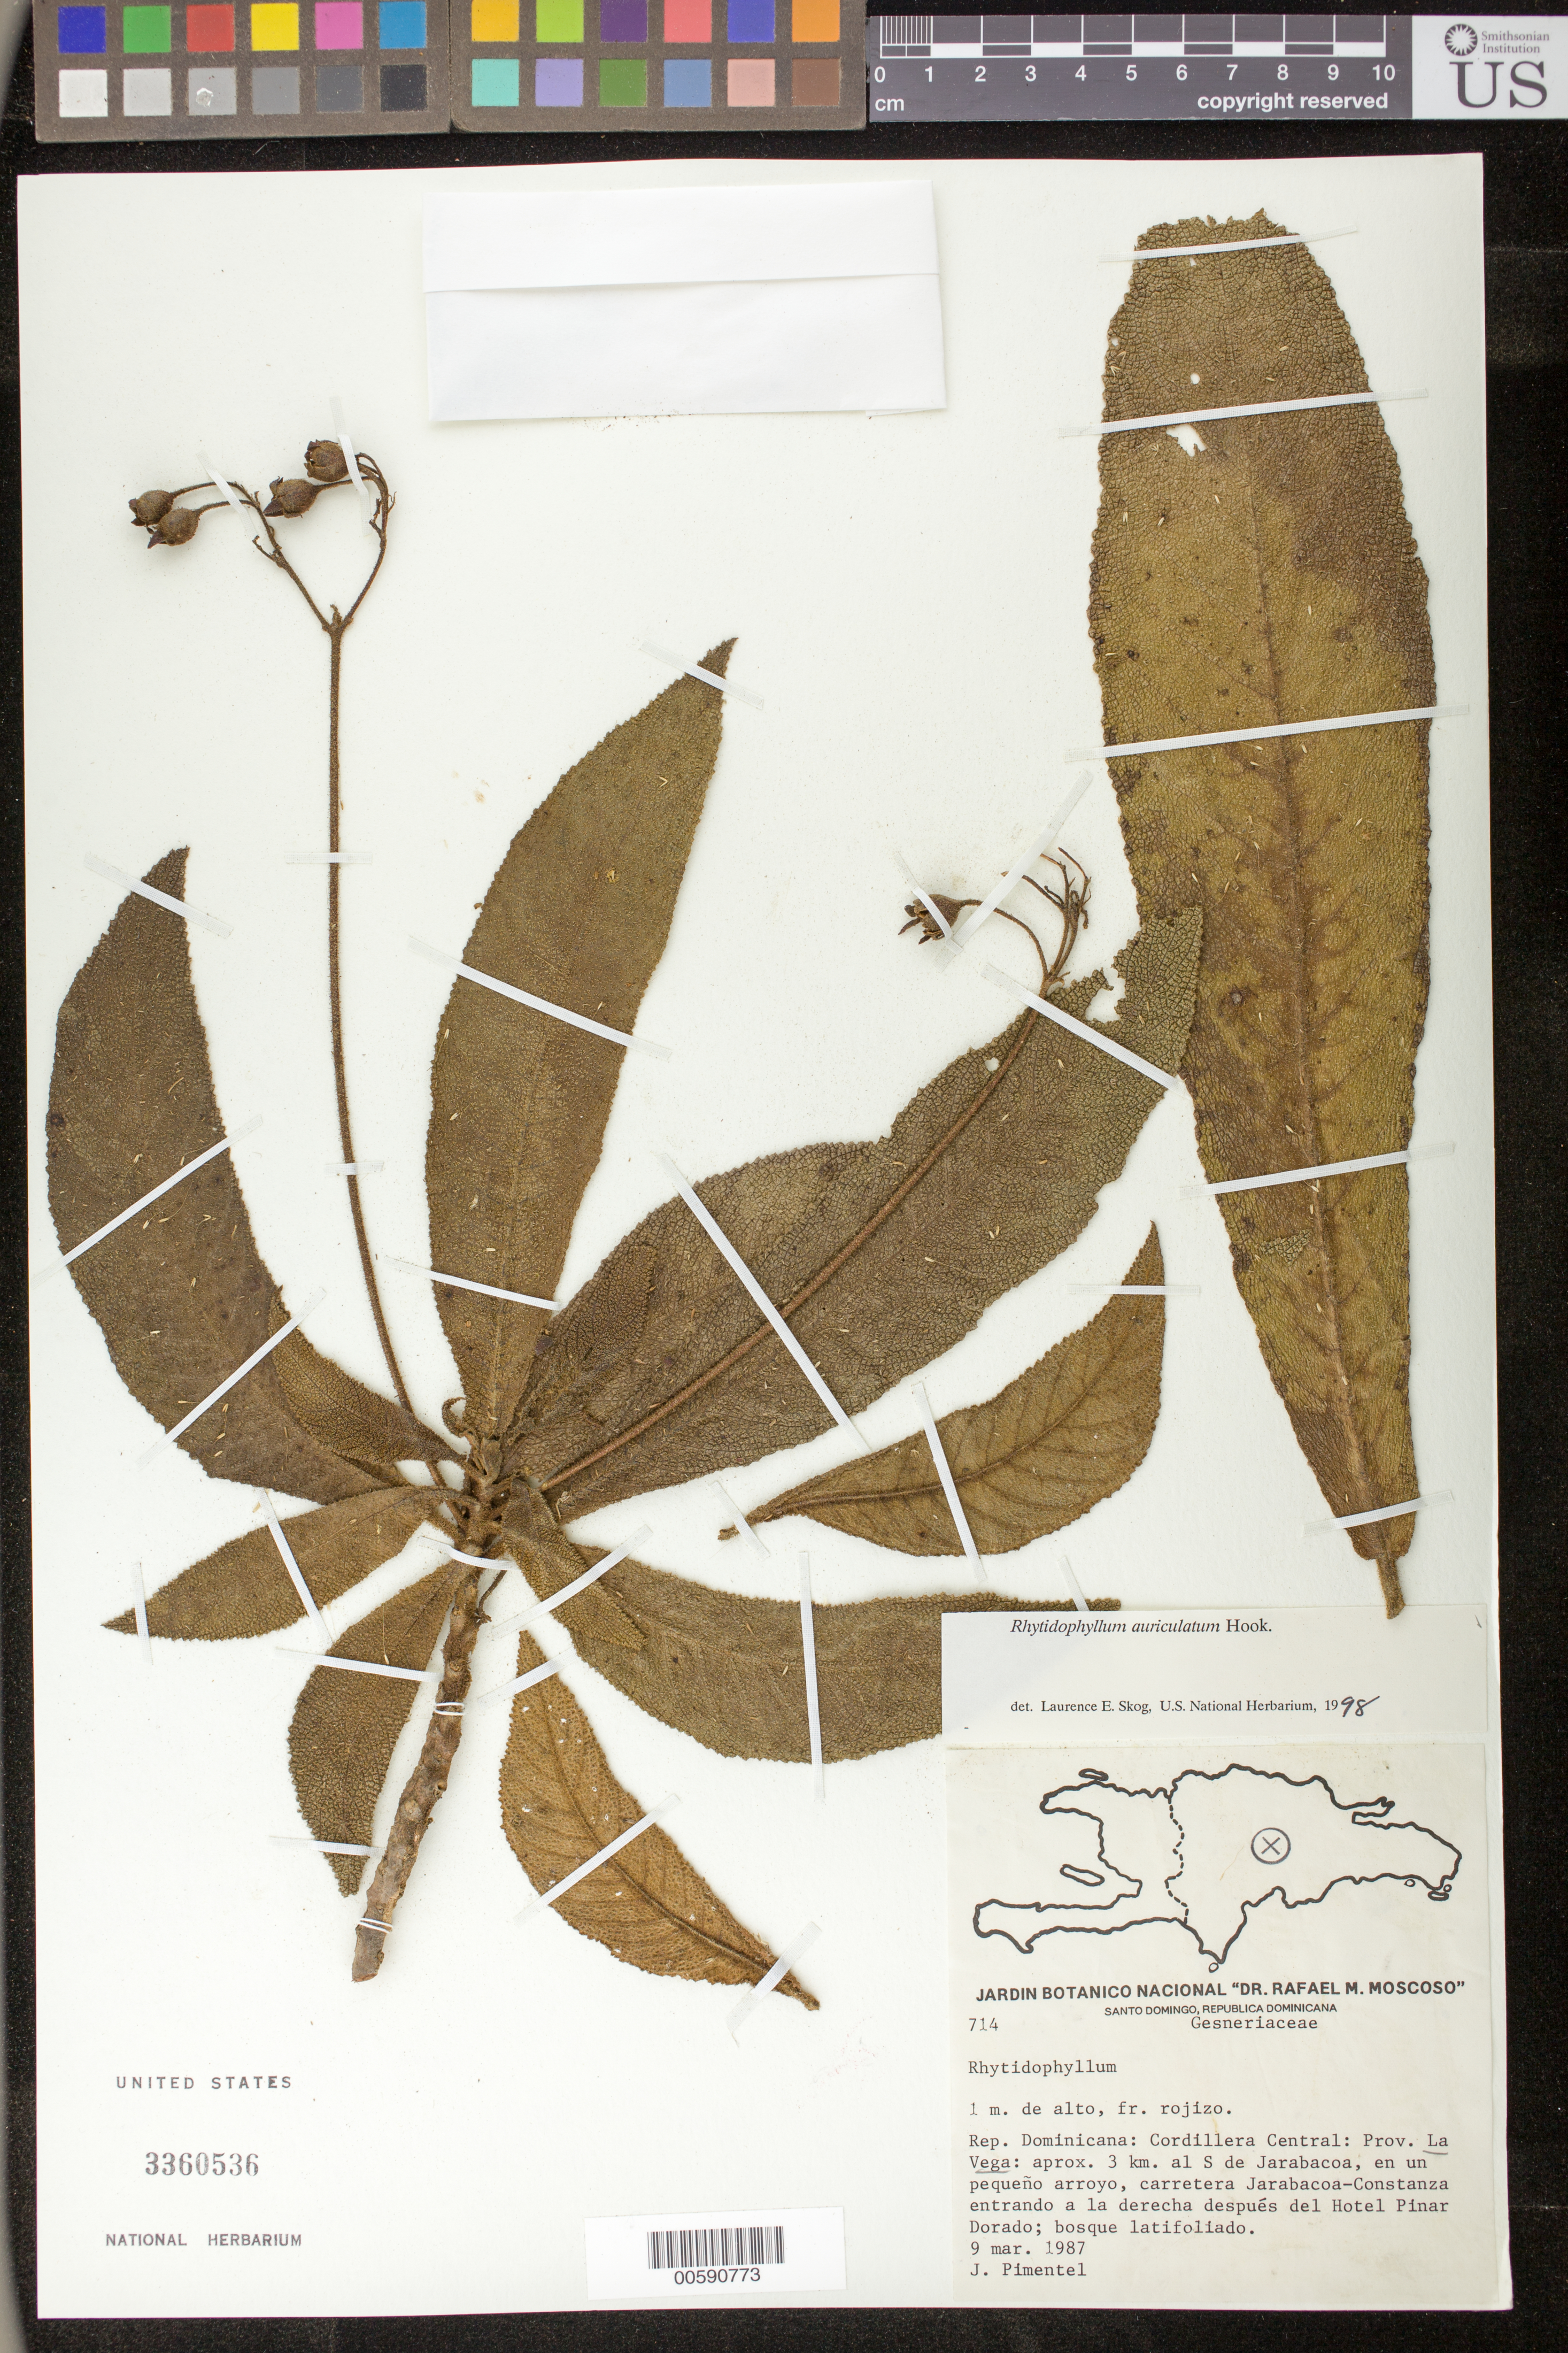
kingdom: Plantae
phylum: Tracheophyta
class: Magnoliopsida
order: Lamiales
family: Gesneriaceae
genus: Rhytidophyllum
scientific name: Rhytidophyllum auriculatum var. angustatum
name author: Urb.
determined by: Skog, Laurence E.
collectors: J. Pimentel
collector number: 714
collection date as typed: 09 Mar 1987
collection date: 1987-03-09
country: Dominican Republic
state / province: La Vega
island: Hispaniola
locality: Cordillera Central: aprox. 3 km al S de Jarabacoa, en un pequeño arroyo, carretera Jarabacoa - Constanza entrando a la derecha después del Hotel Pinar Dorado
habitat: Bosque latifoliado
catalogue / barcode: US 3360536